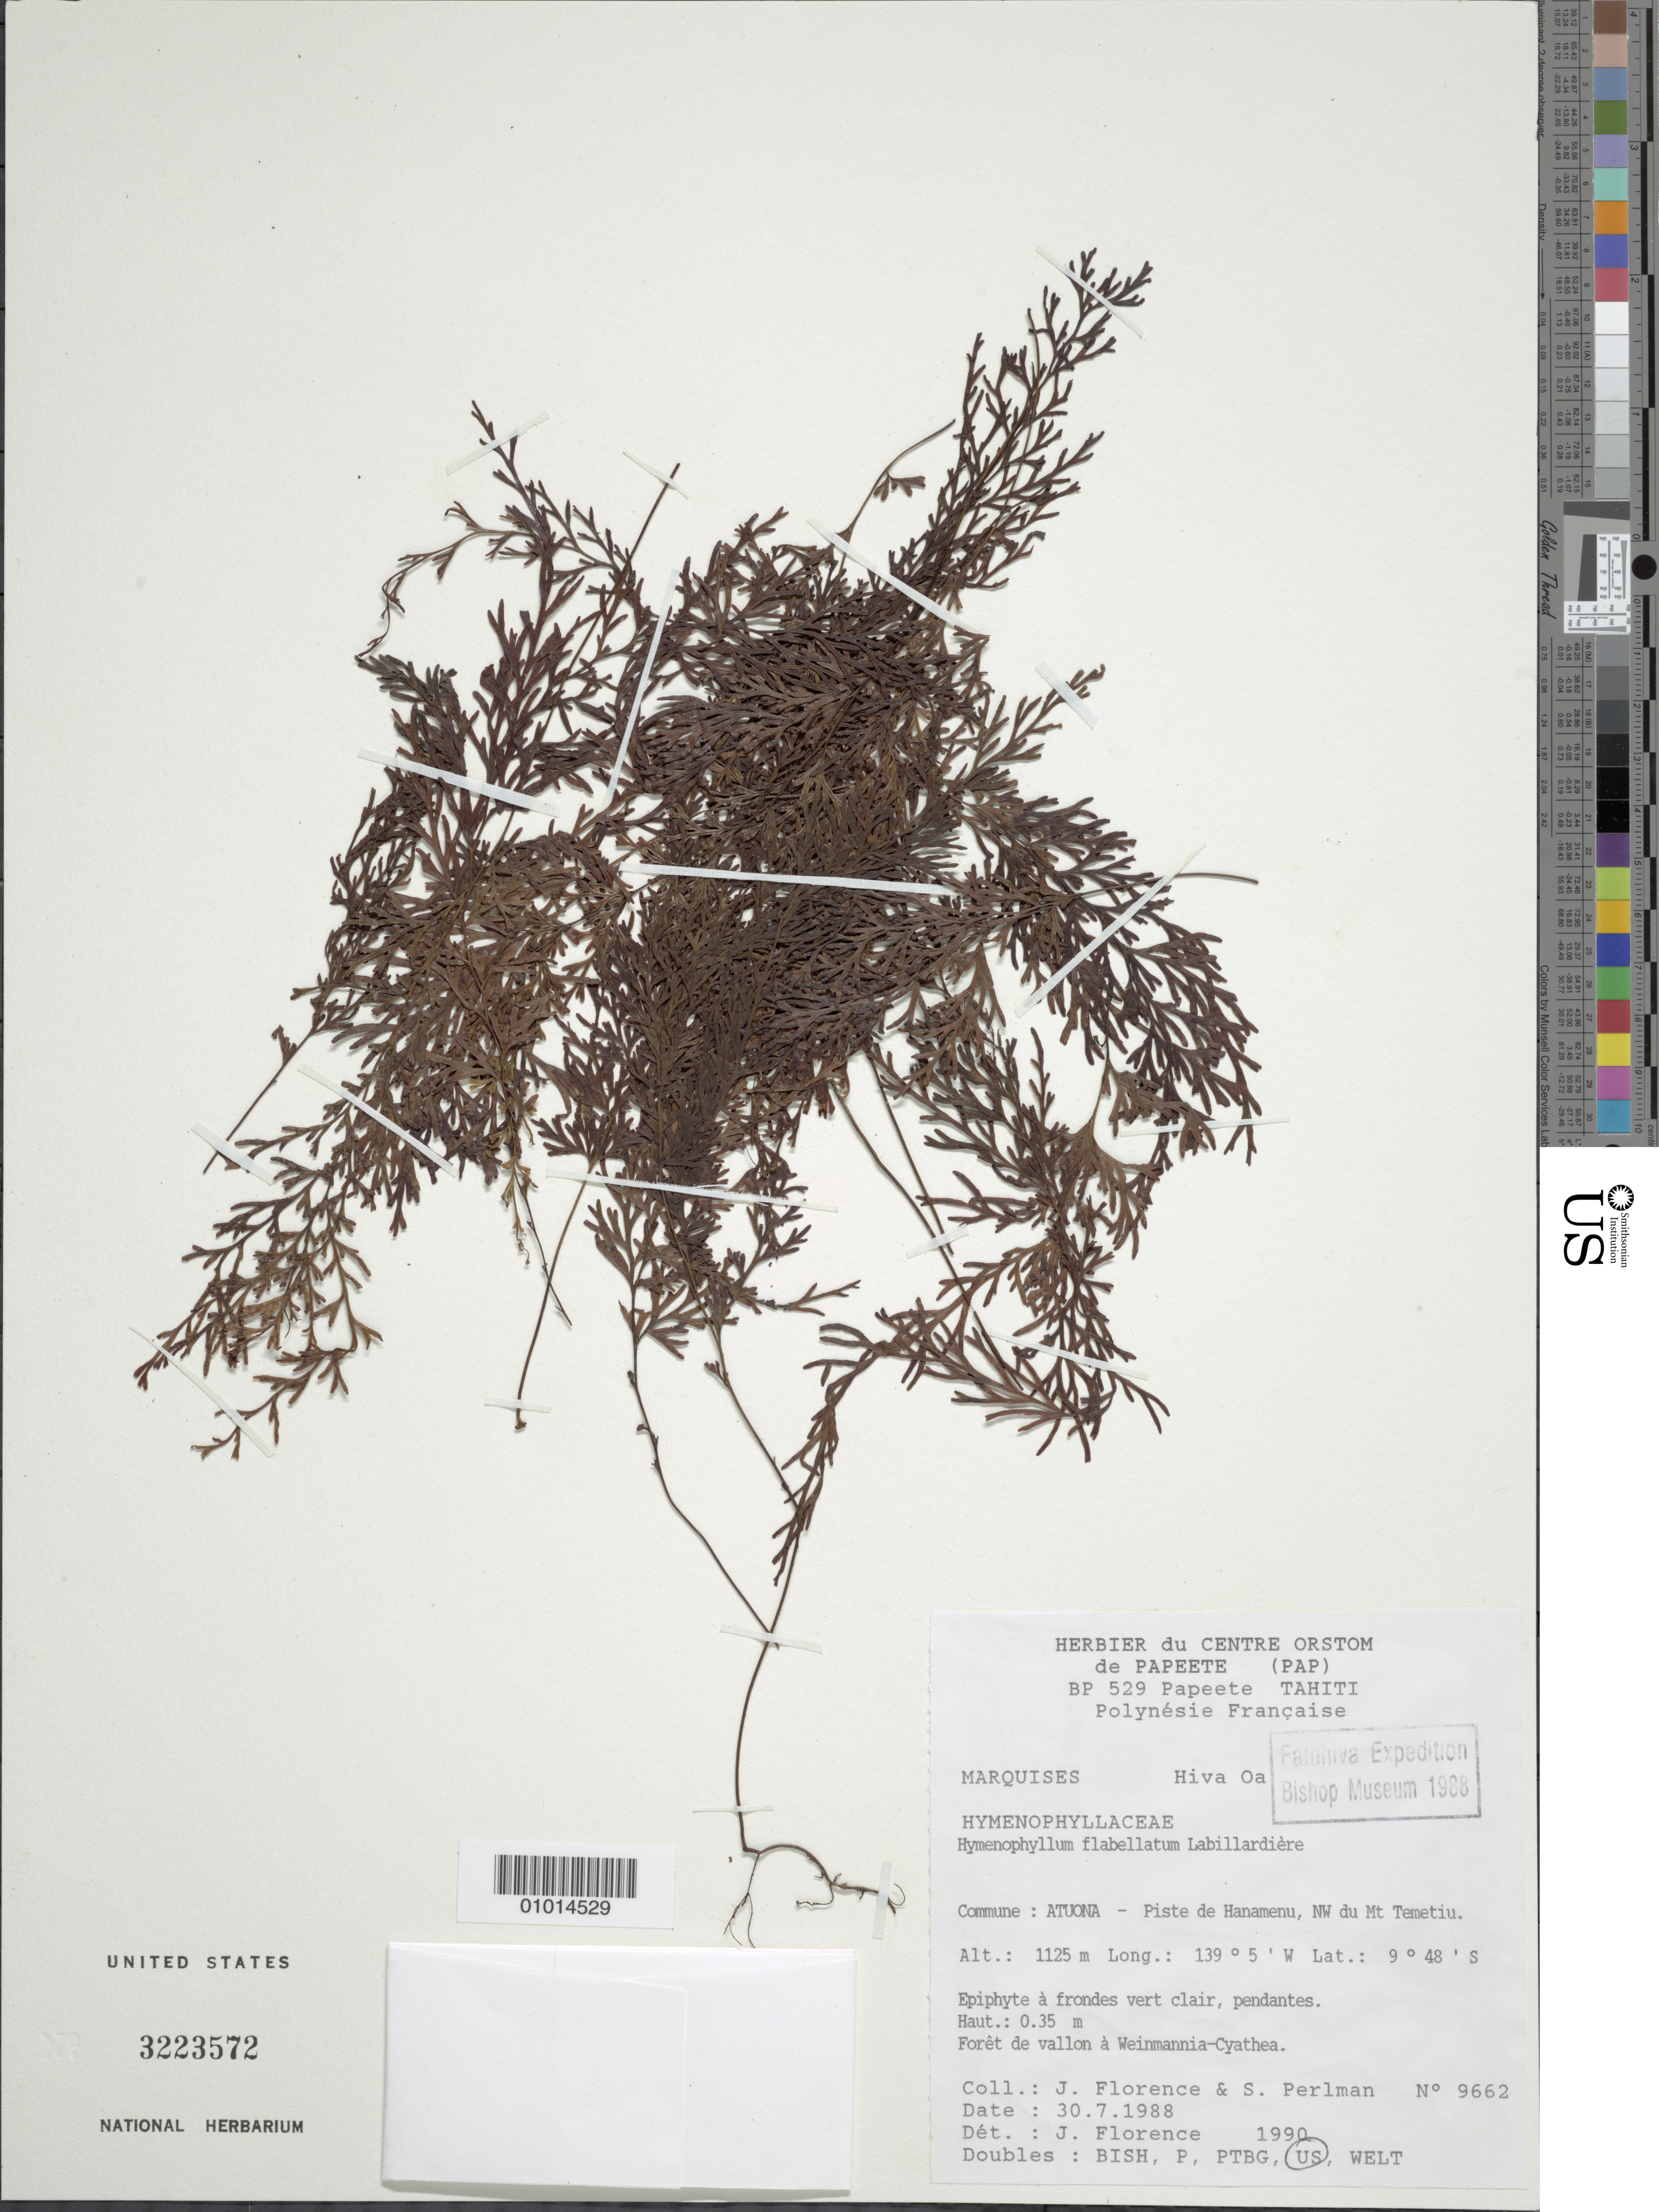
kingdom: Plantae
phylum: Tracheophyta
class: Polypodiopsida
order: Hymenophyllales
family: Hymenophyllaceae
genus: Hymenophyllum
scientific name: Hymenophyllum flabellatum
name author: Labill.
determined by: Florence, J.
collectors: J. Florence & S. P. Perlman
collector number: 9622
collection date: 1988-07-30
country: French Polynesia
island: Hiva Oa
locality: Atuona, piste de Hanamenu, NW du Mt. Temetiu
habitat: Pionnier sur un glissement de terrain, en station exposée aux vents dominants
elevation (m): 1125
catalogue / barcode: US 3223572